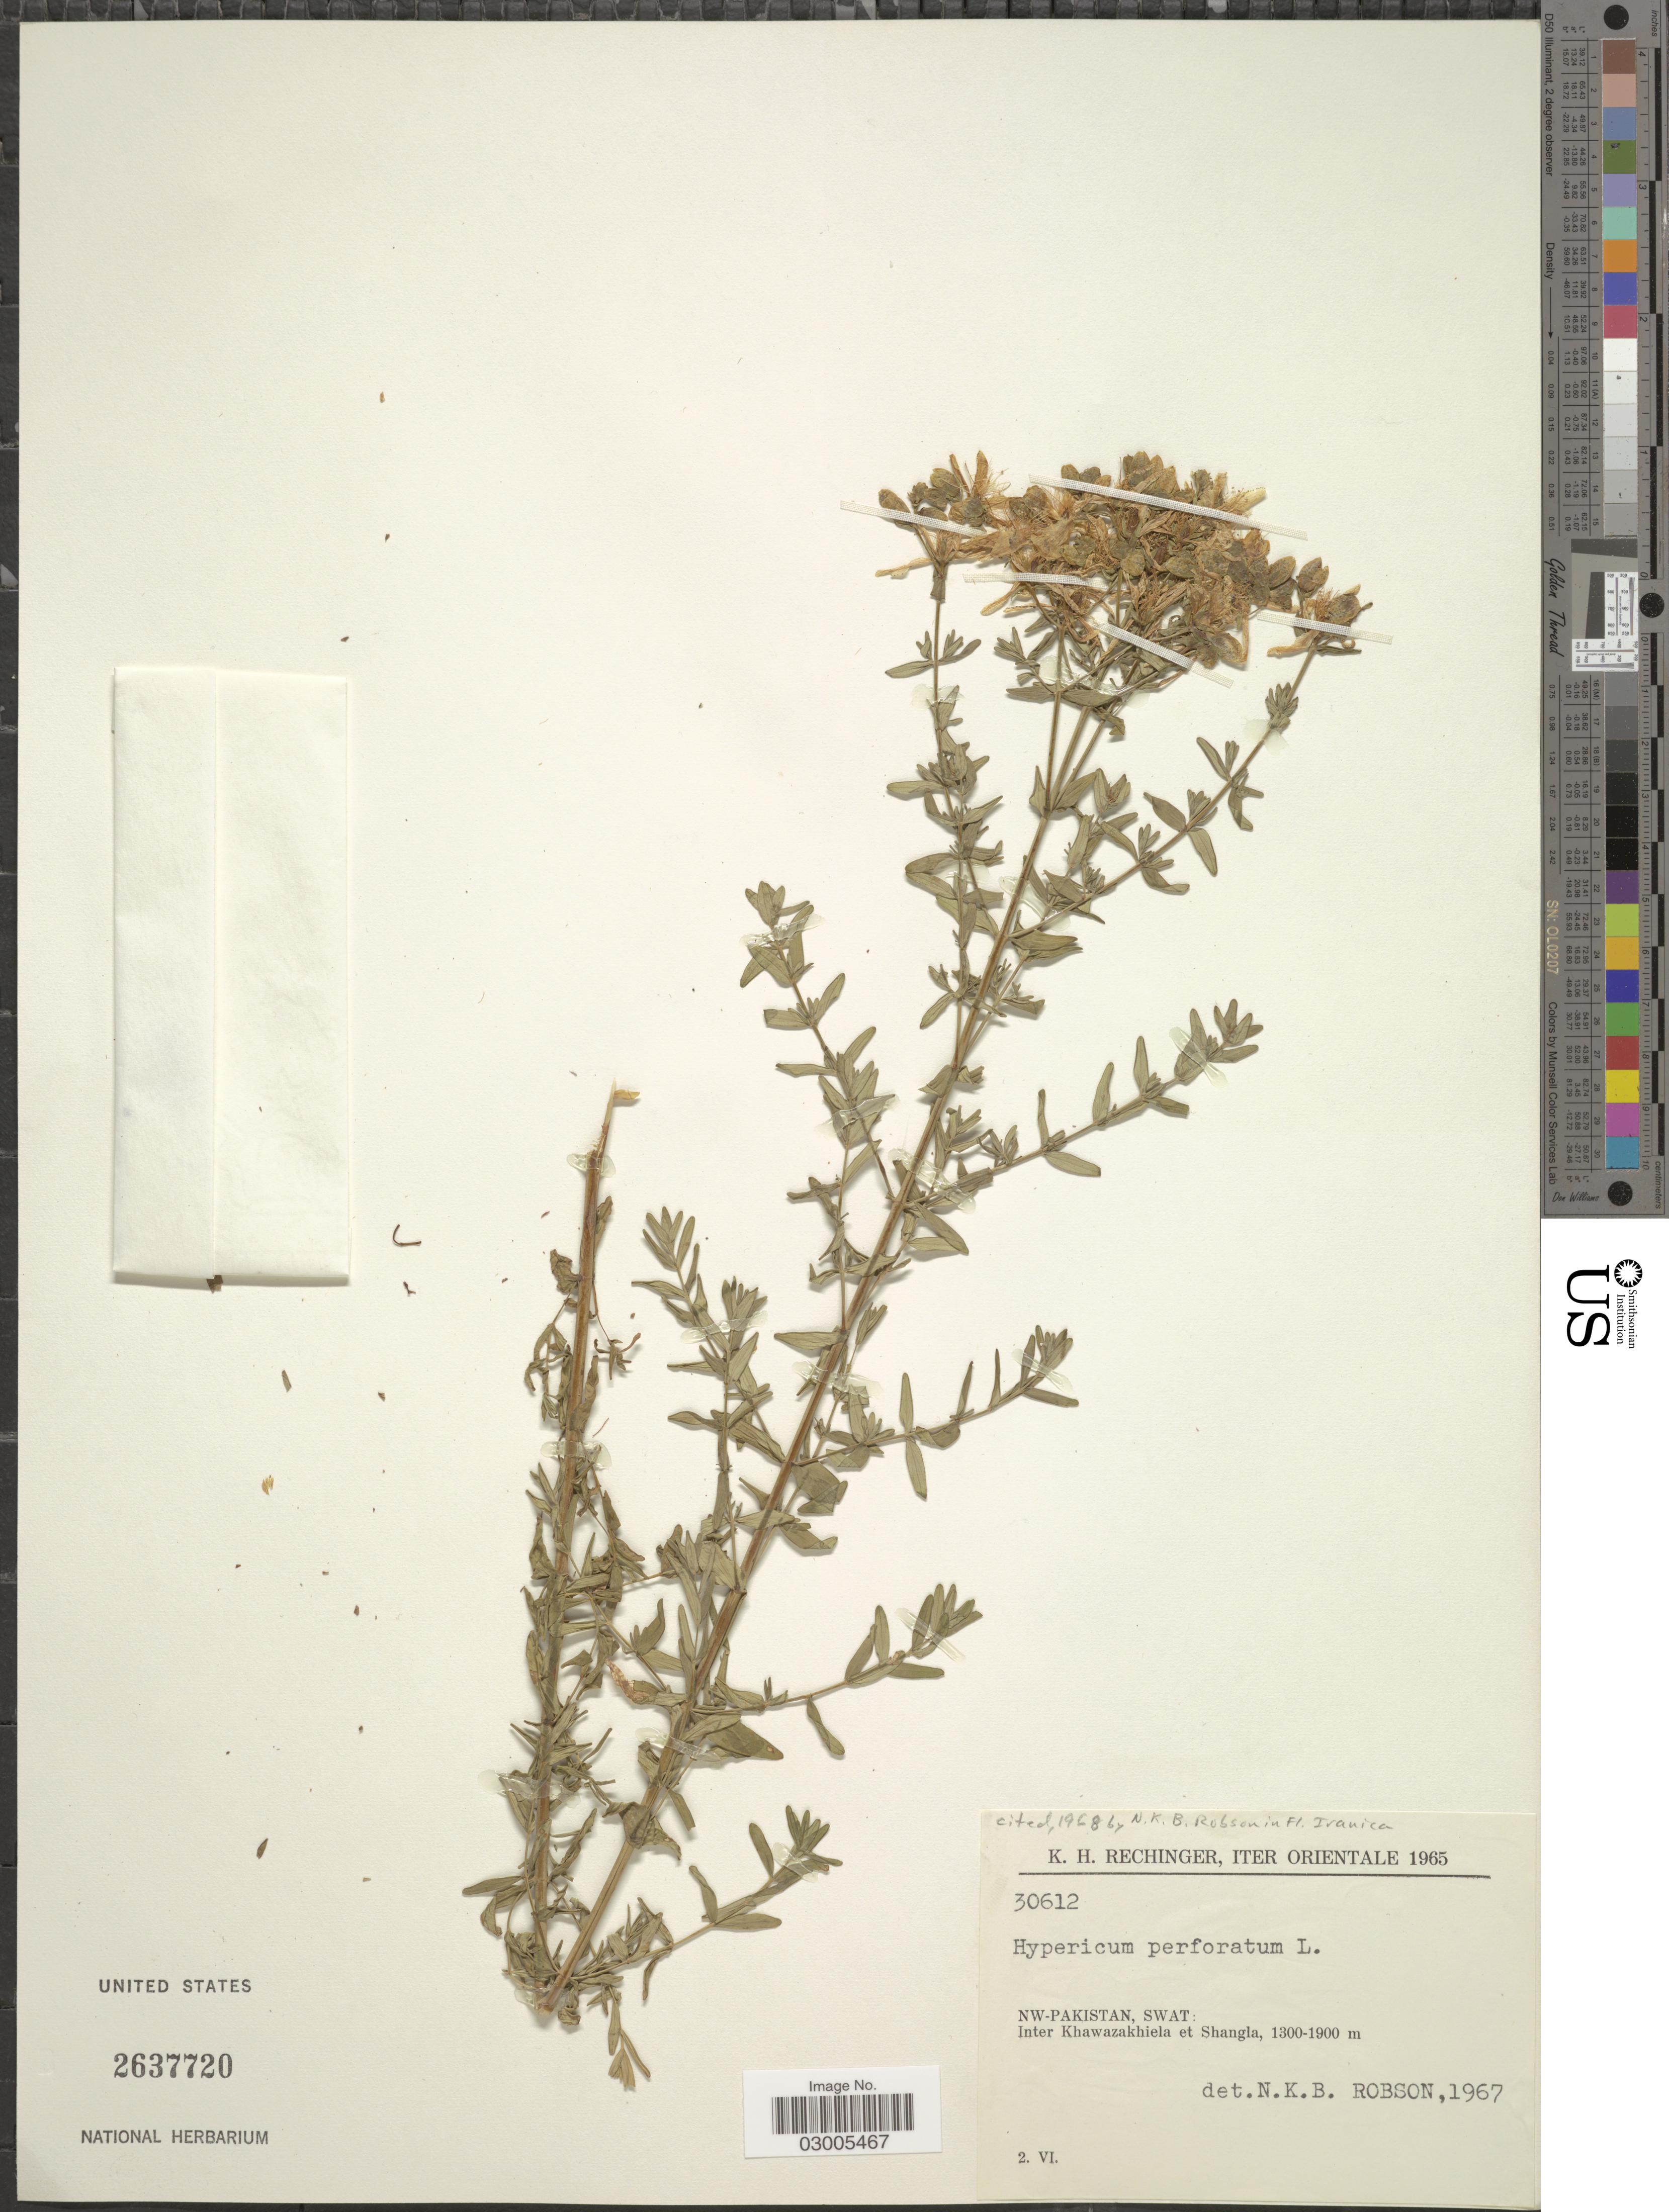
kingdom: Plantae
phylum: Tracheophyta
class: Magnoliopsida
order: Malpighiales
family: Hypericaceae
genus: Hypericum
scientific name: Hypericum perforatum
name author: L.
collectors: K. H. Rechinger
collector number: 30612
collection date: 1965-06-02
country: Pakistan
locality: Iter Orientale. NW-Pakistan, Swat: Inter Khawazakhiela et Shangla.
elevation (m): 1300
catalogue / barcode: US 2637720